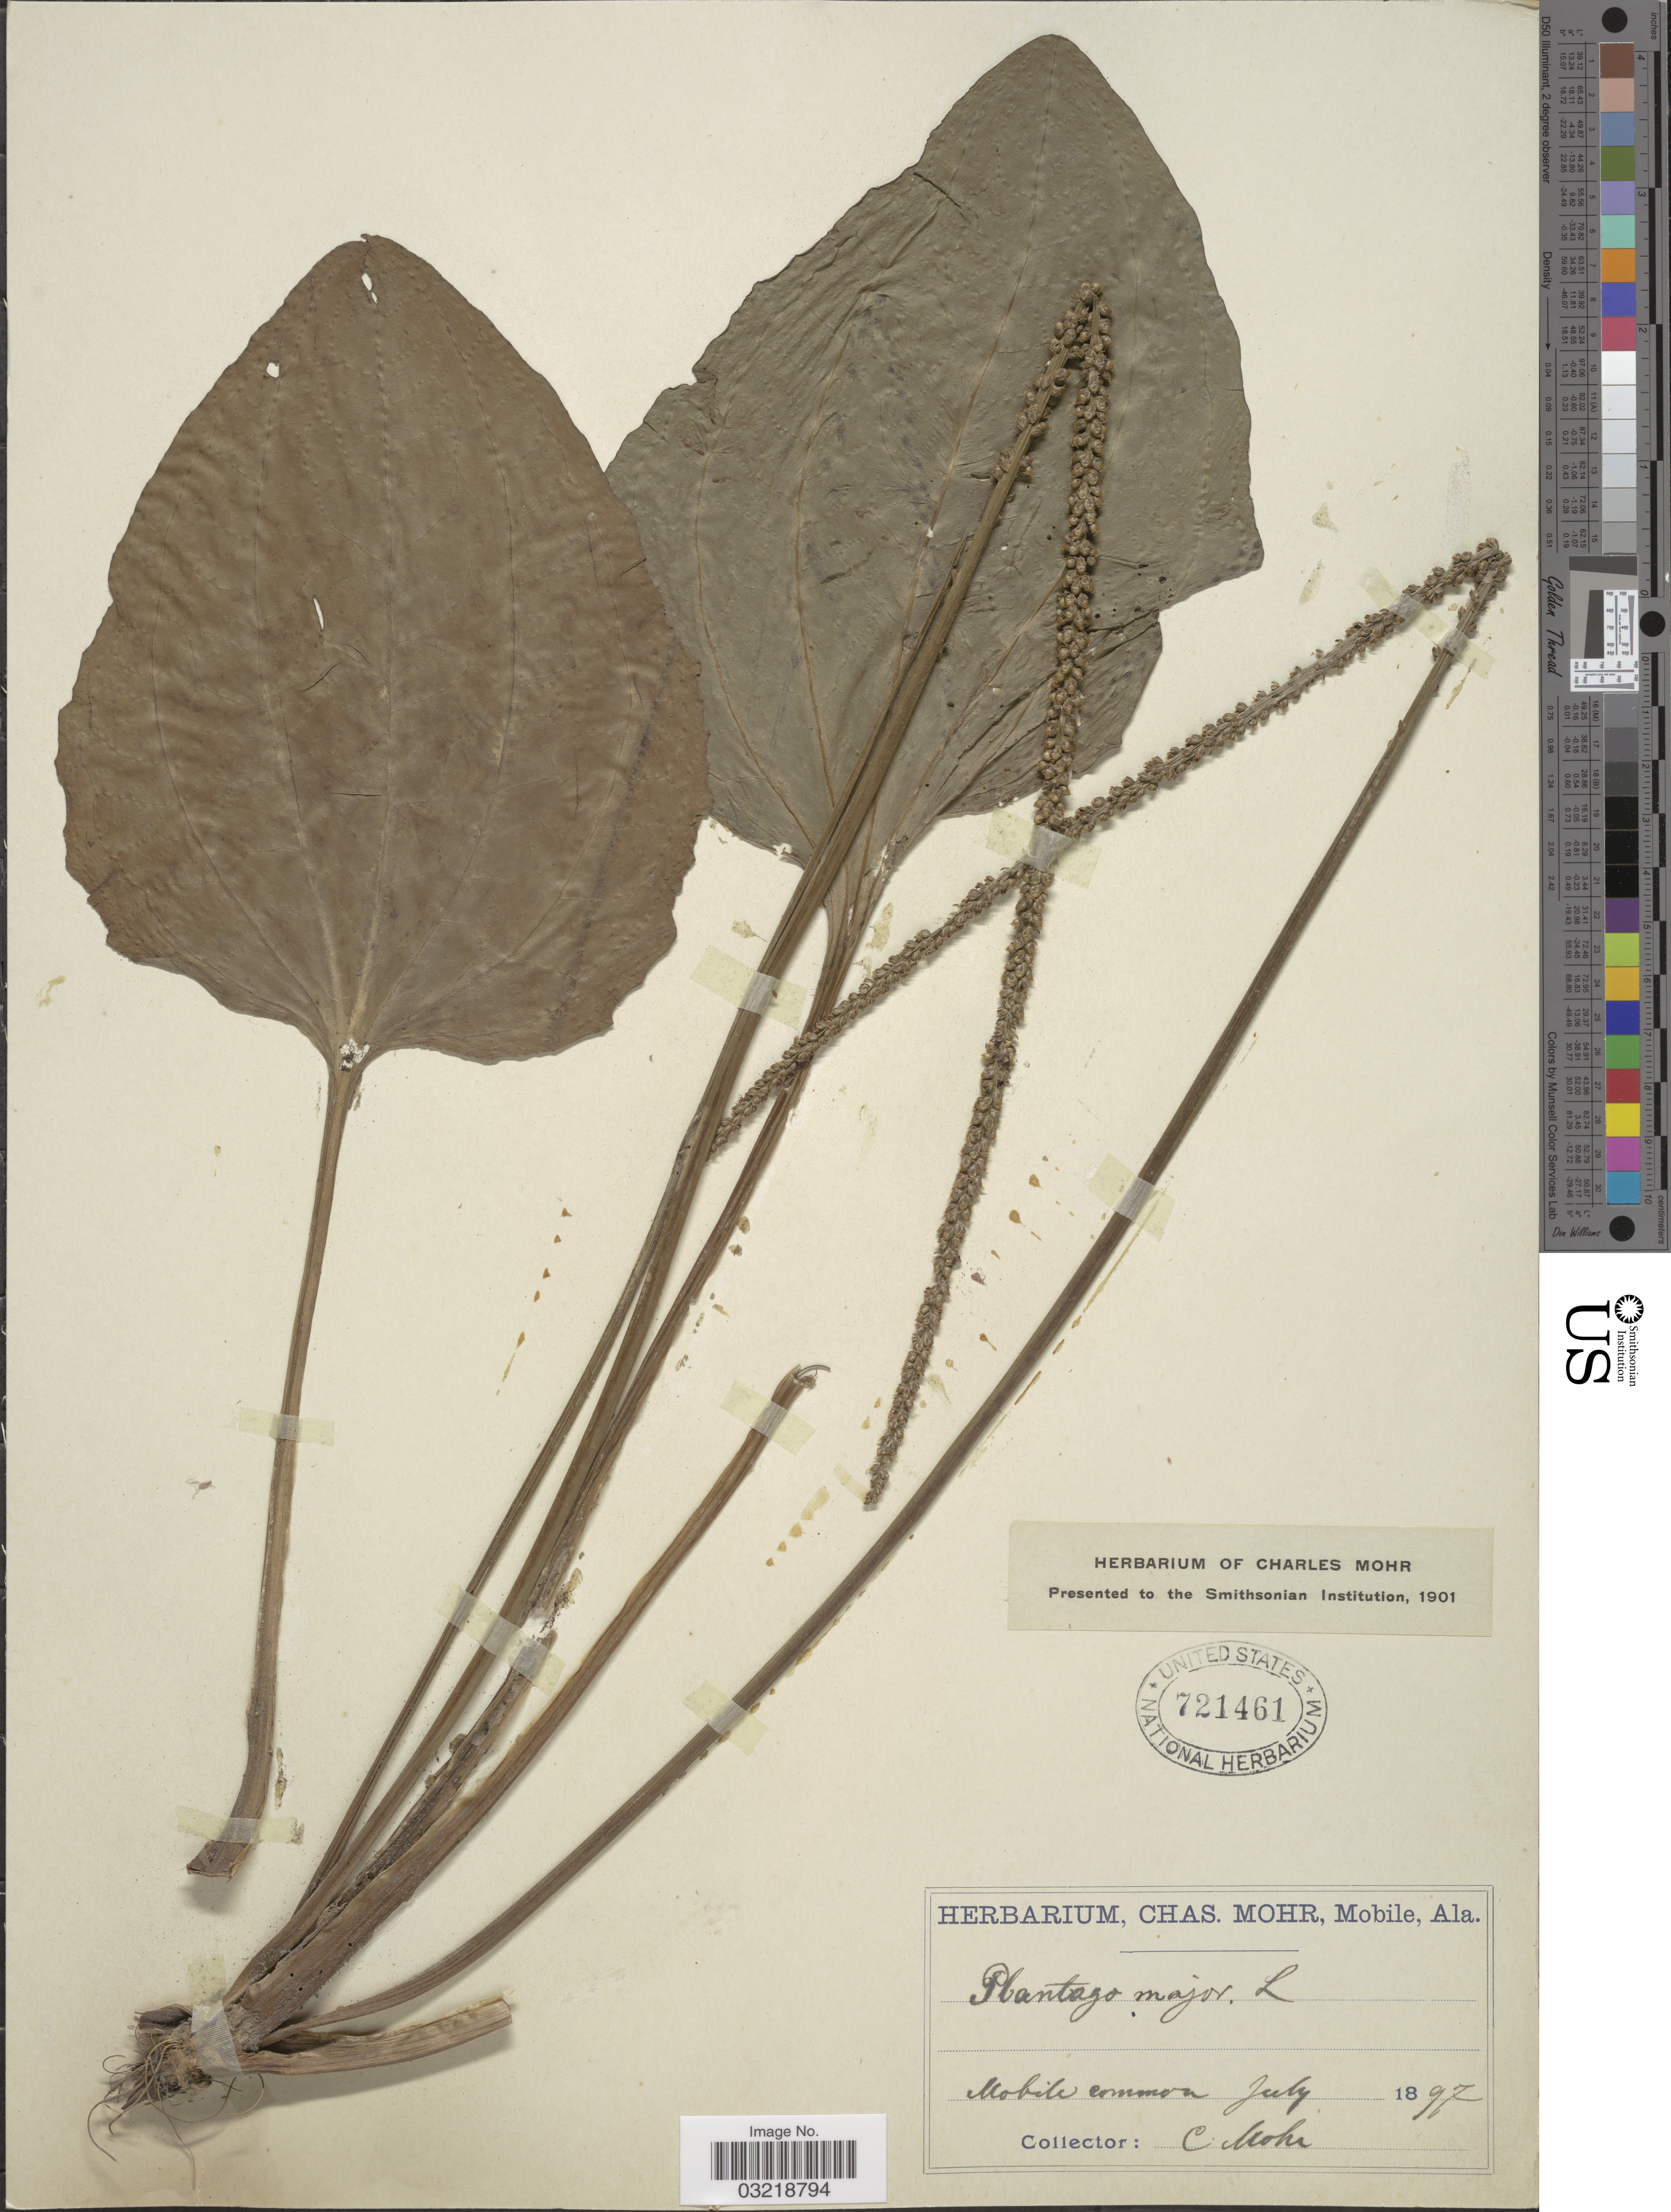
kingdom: Plantae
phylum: Tracheophyta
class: Magnoliopsida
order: Lamiales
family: Plantaginaceae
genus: Plantago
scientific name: Plantago major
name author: L.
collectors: C. T. Mohr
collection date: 1897-07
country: United States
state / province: Alabama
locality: Mobile, common.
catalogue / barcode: US 721461